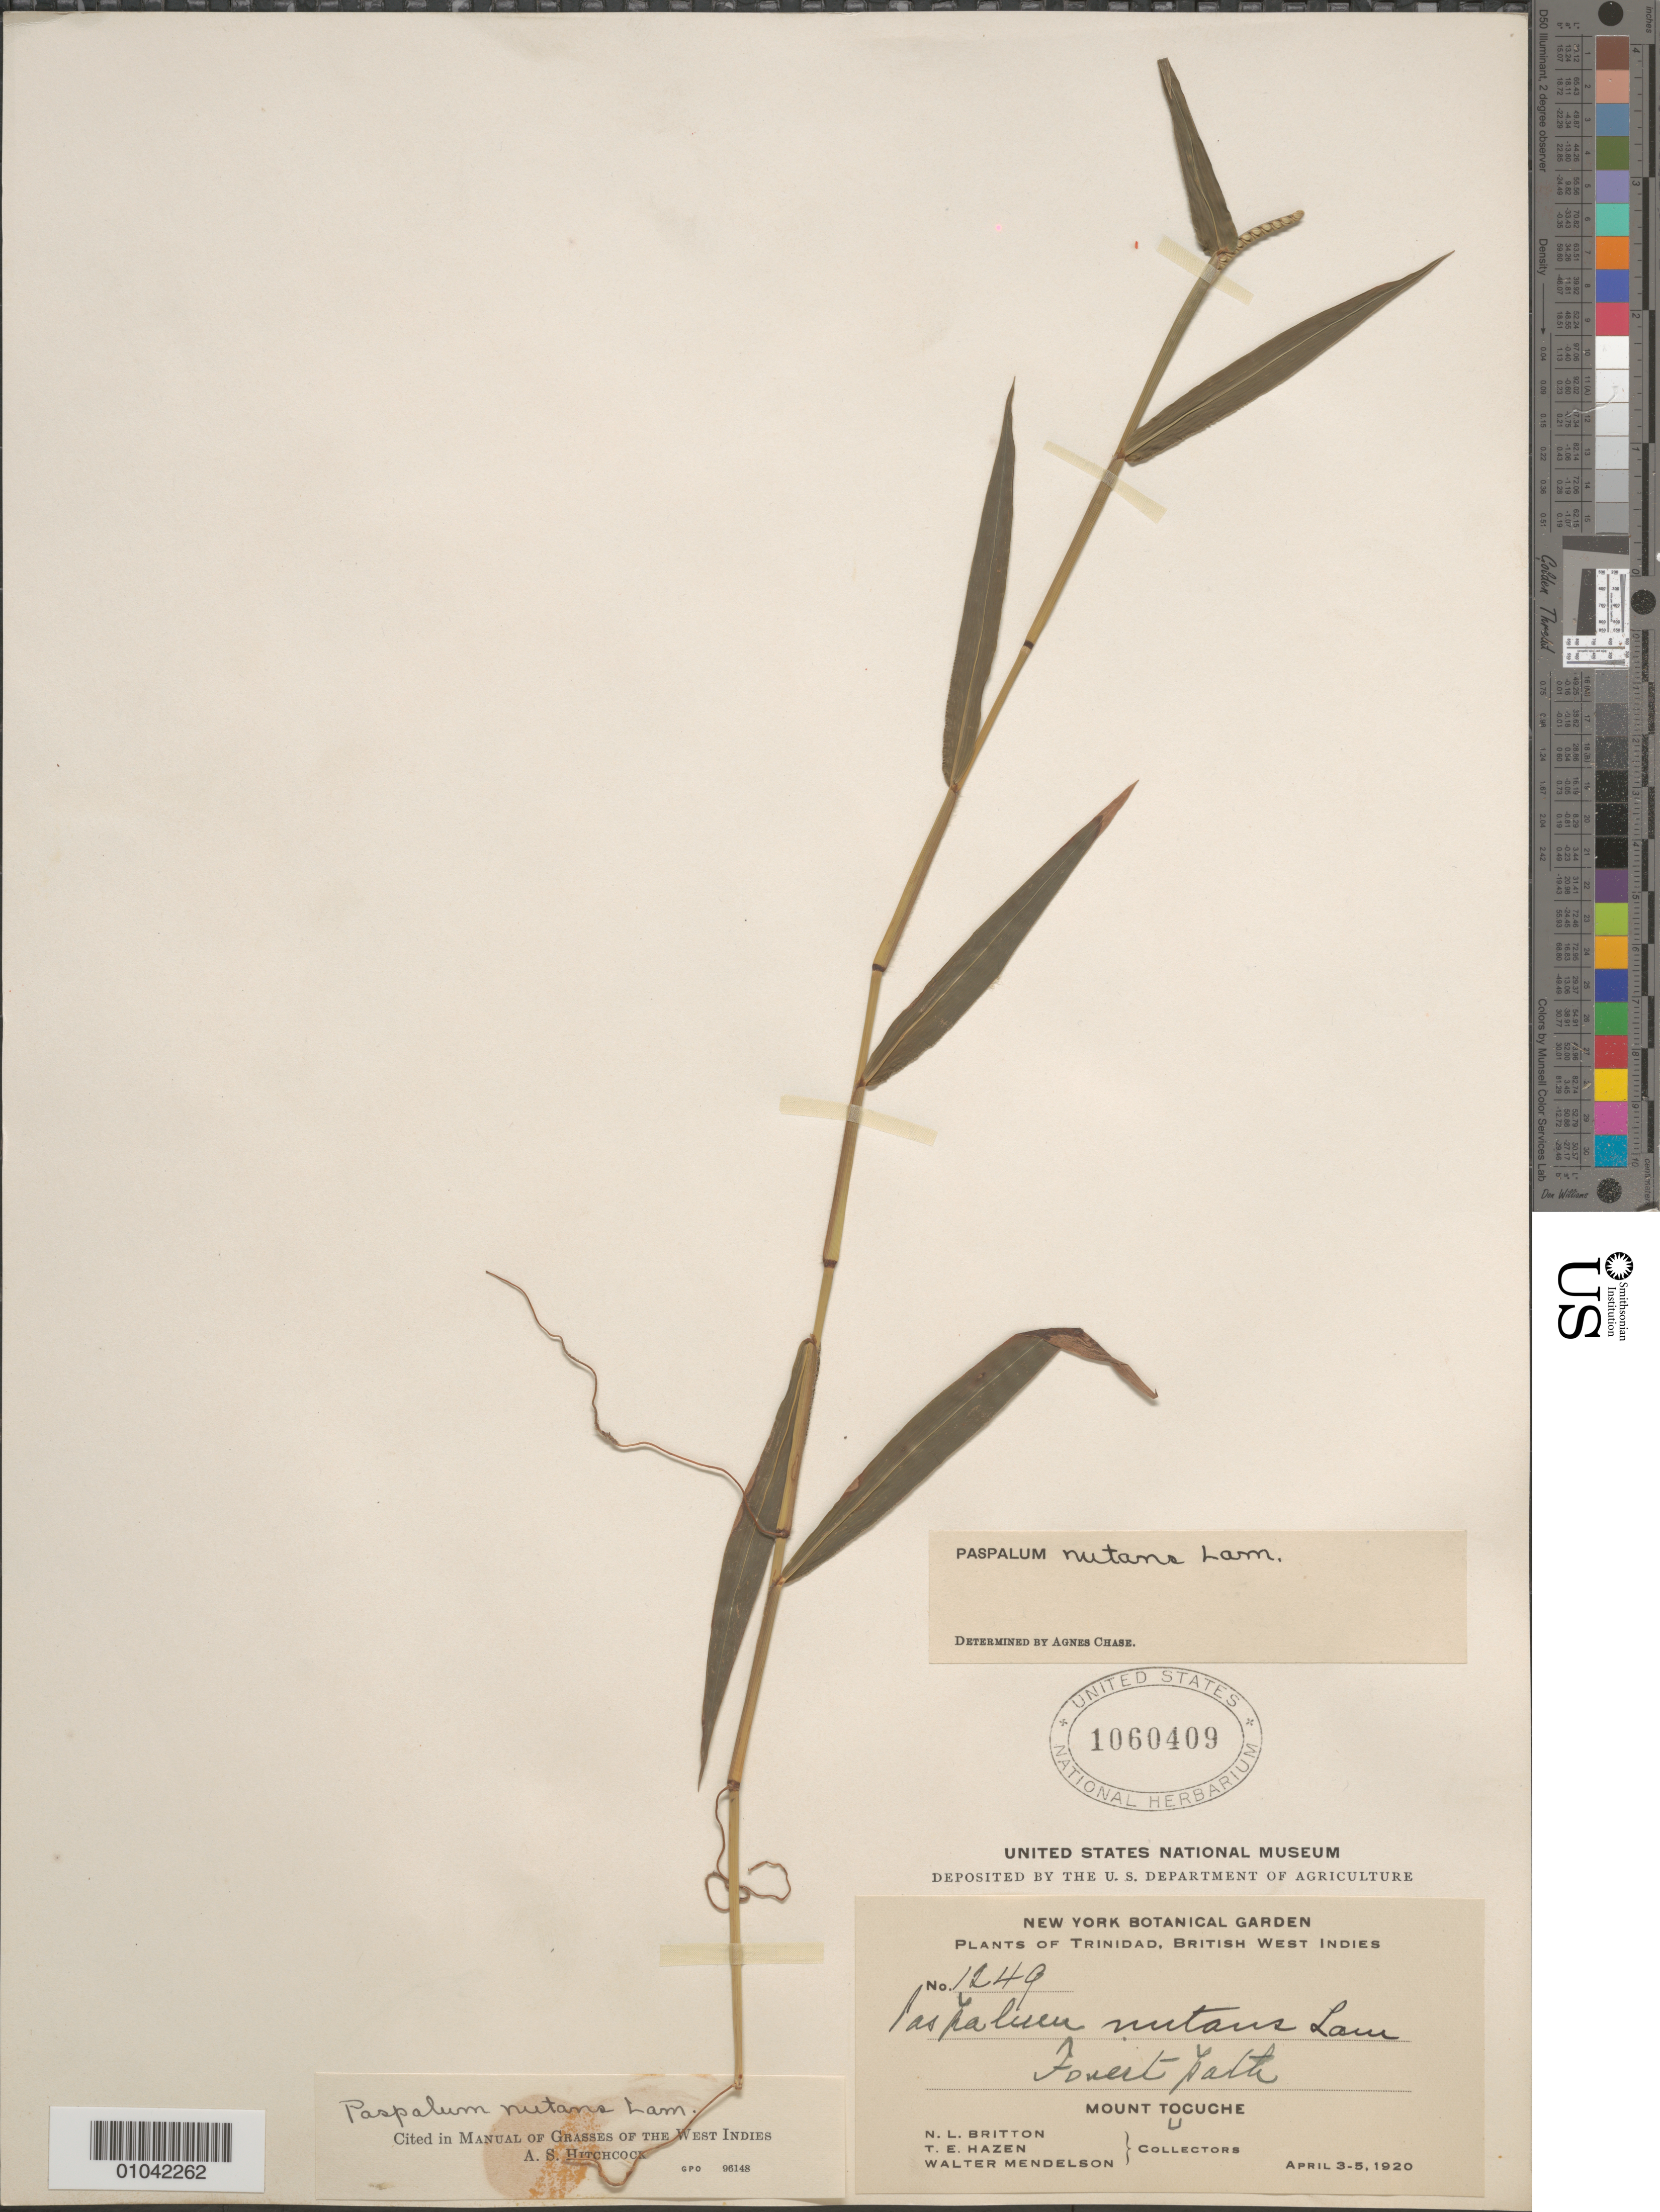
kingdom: Plantae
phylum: Tracheophyta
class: Liliopsida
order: Poales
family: Poaceae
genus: Paspalum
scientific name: Paspalum nutans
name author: Lam.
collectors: N. Britton, T. E. Hazen & W. Mendelson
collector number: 1249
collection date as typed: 03 Apr 1920 to 05 Apr 1920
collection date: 1920-04-03/1920-04-05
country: Trinidad and Tobago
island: Trinidad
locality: Mount Tocuche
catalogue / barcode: US 1060409